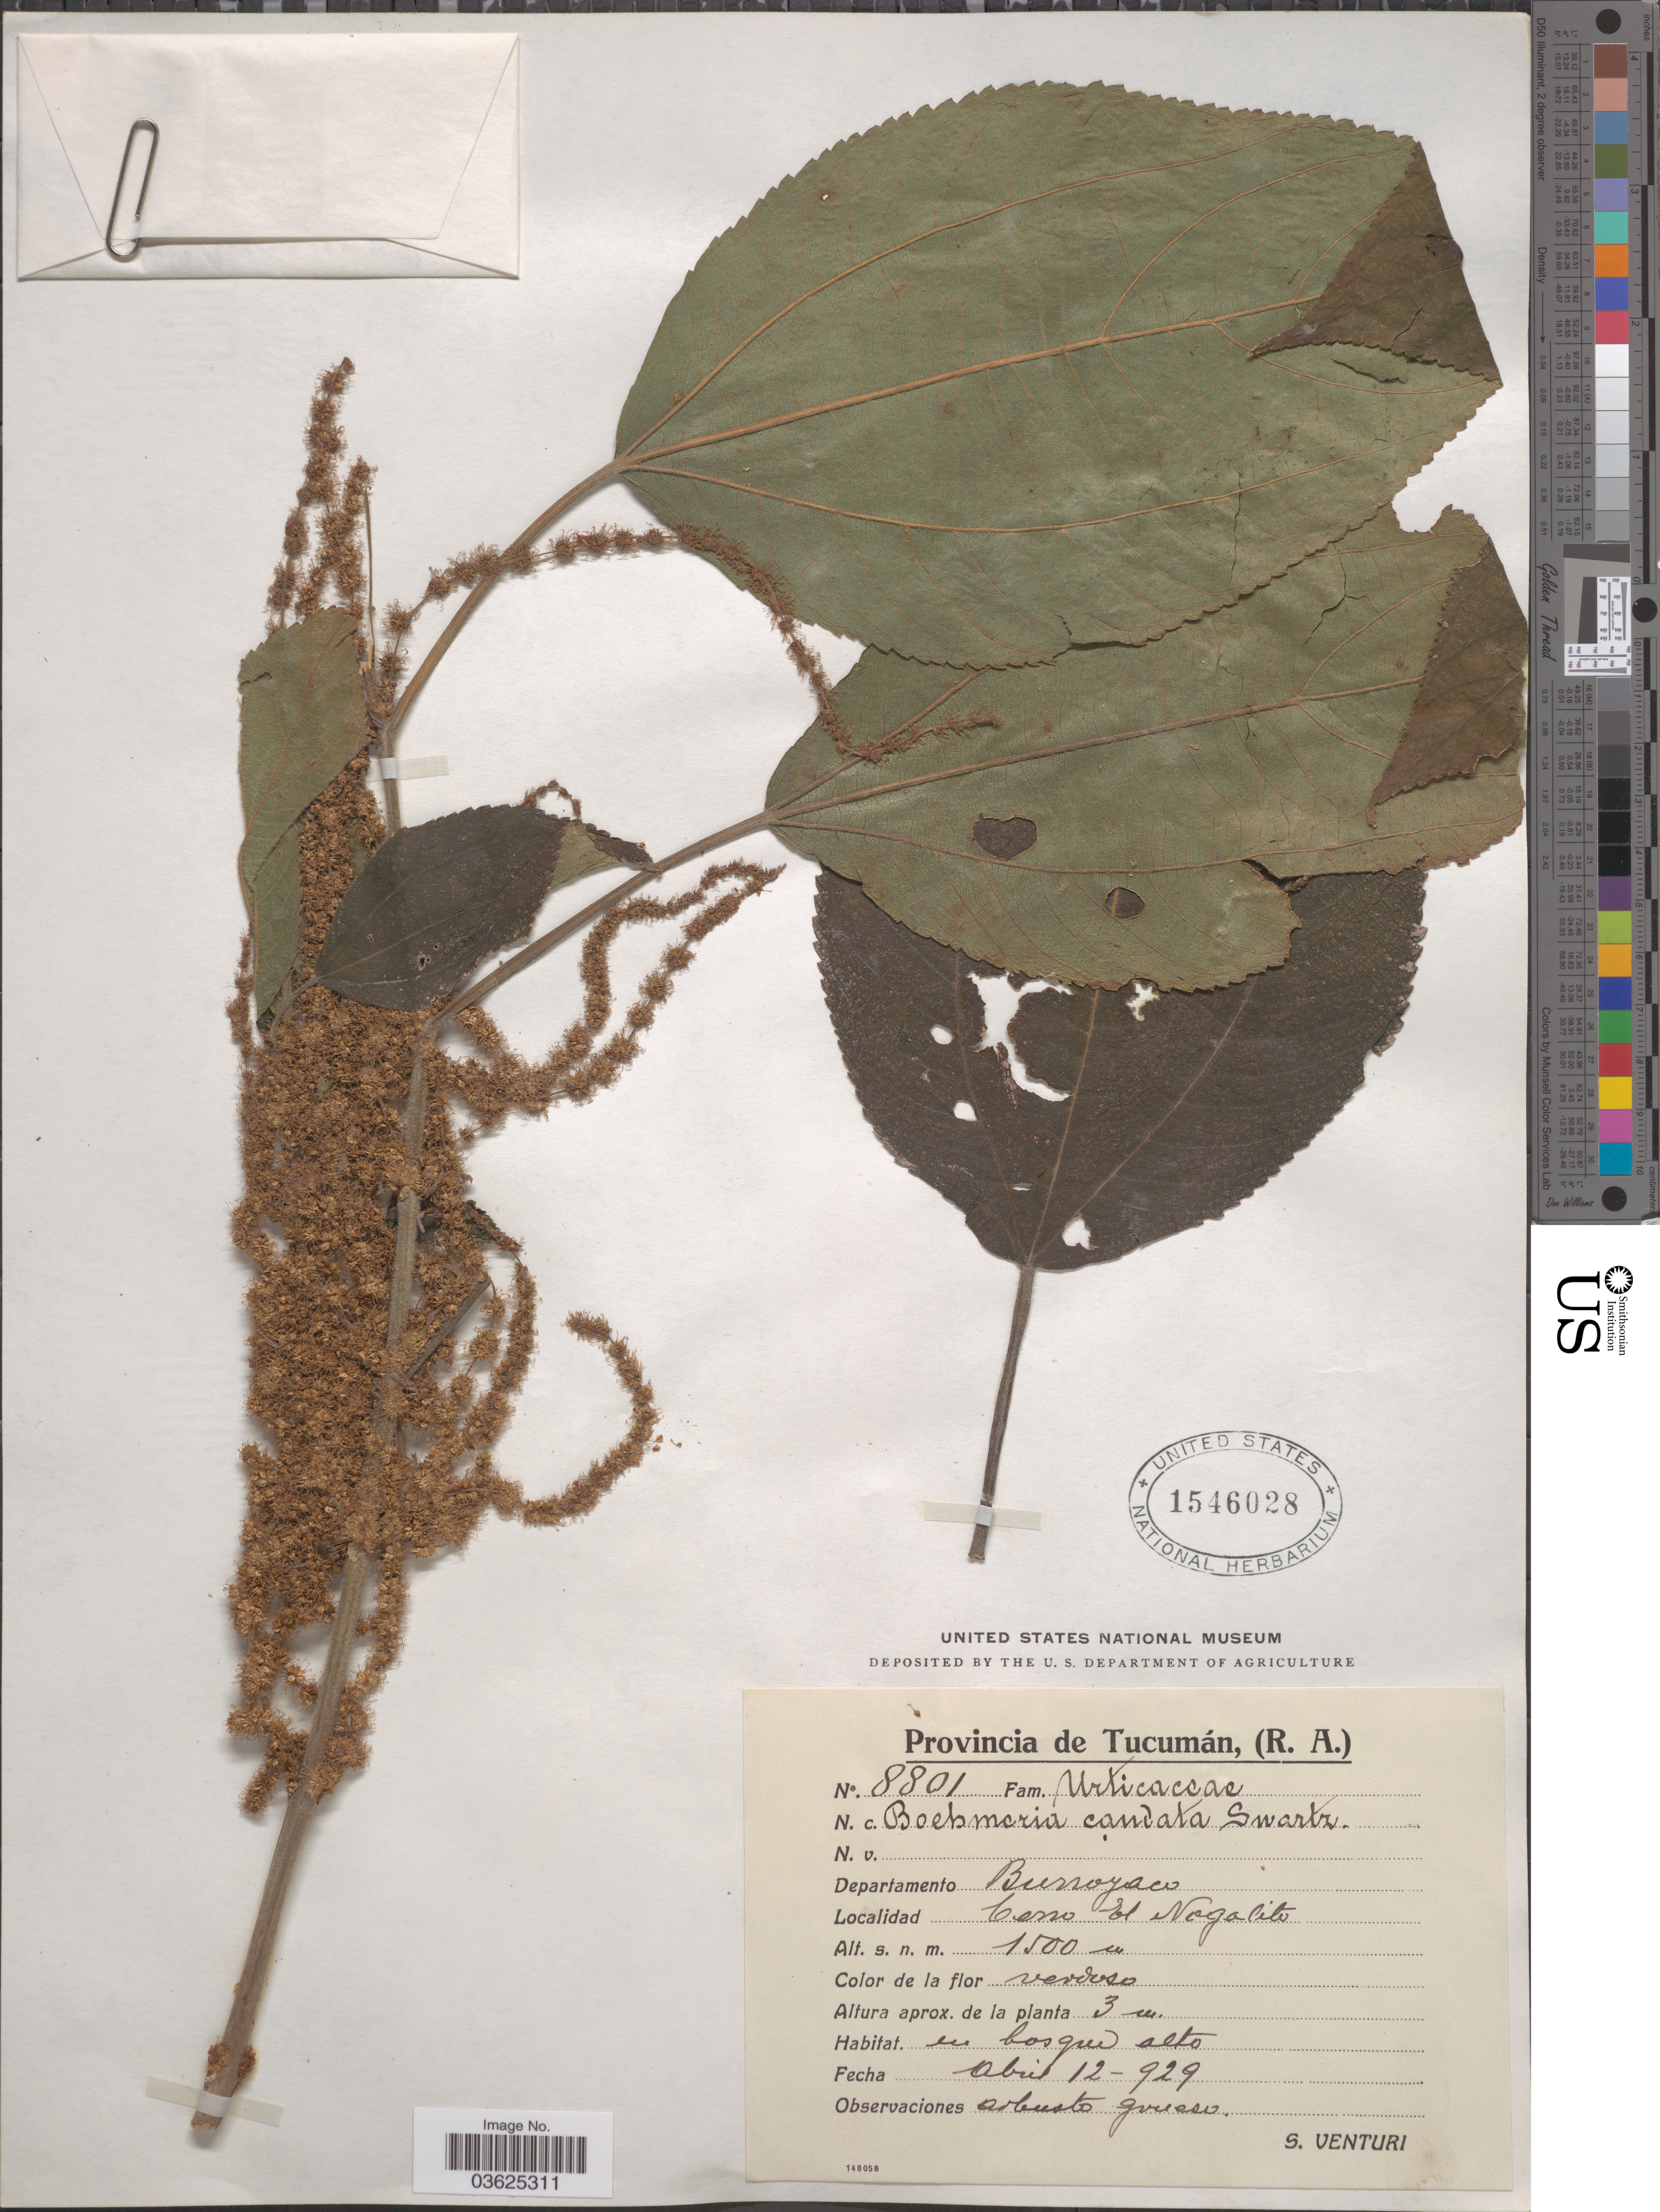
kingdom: Plantae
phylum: Tracheophyta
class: Magnoliopsida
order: Rosales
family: Urticaceae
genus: Boehmeria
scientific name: Boehmeria caudata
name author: Sw.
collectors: S. Venturi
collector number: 8801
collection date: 1929-04-12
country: Argentina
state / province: Tucuman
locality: Departamento Burroyaco. Cerro El Nogalito.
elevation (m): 1500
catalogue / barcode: US 1546028